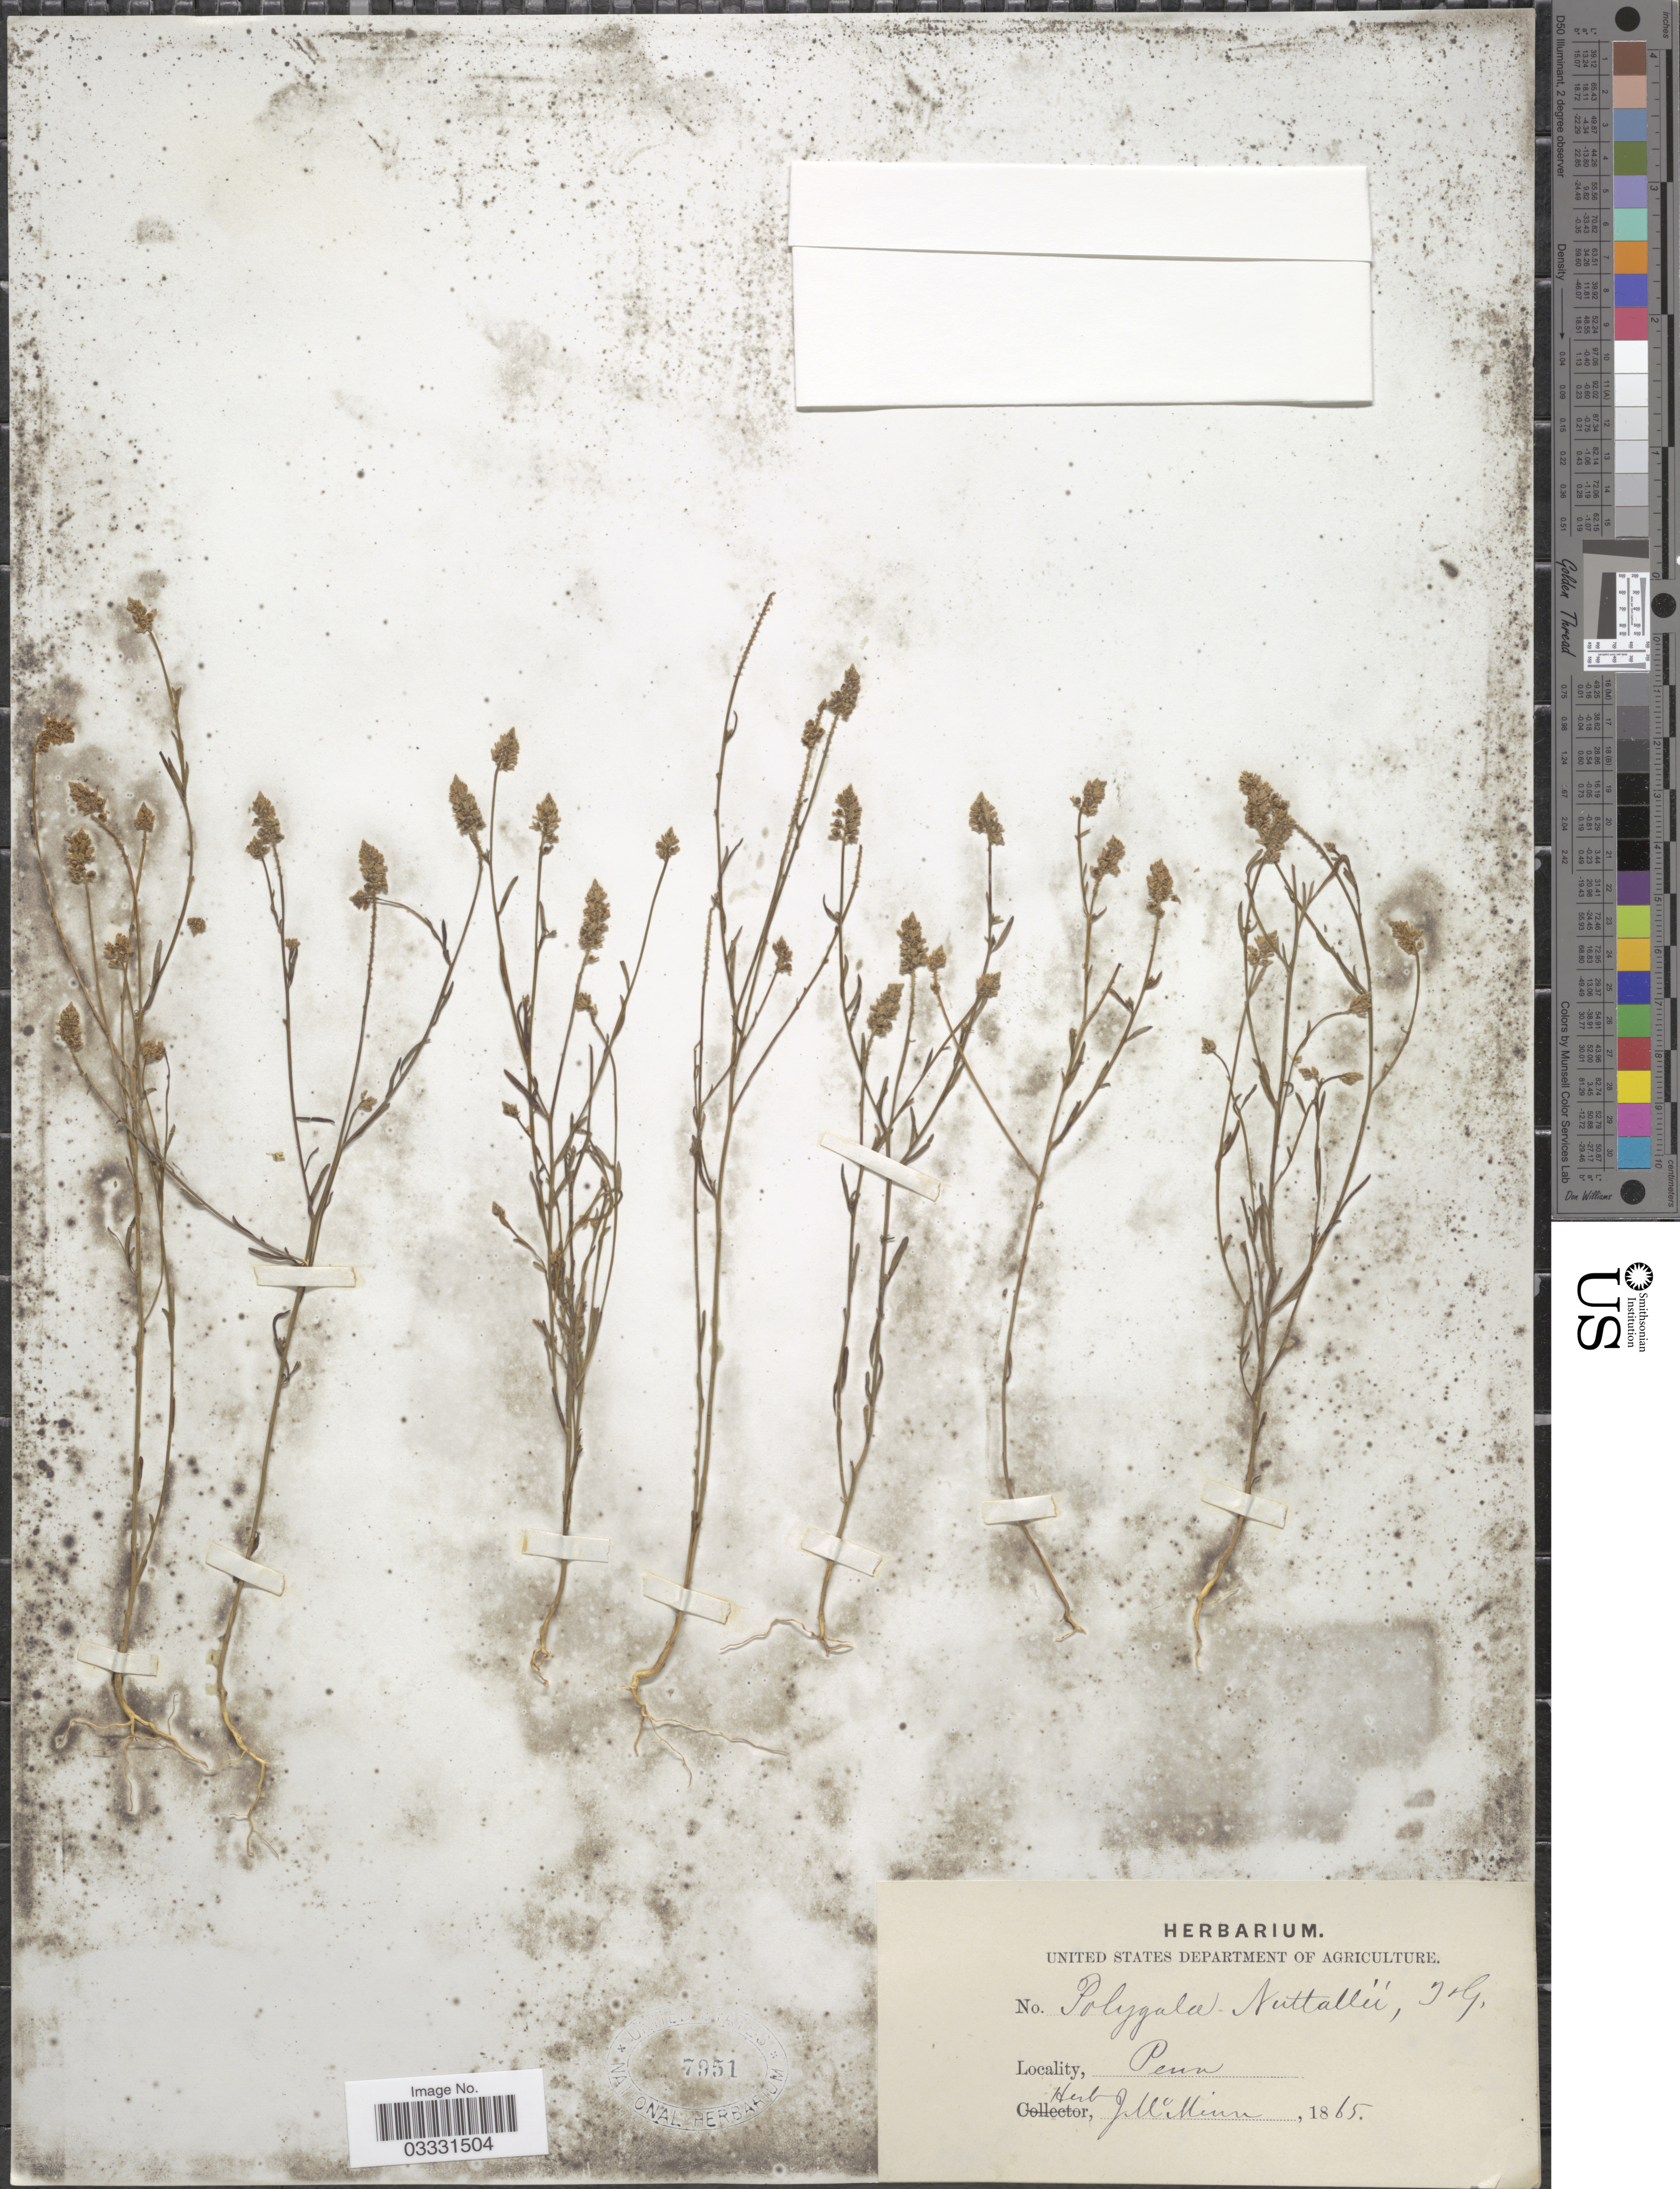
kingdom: Plantae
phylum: Tracheophyta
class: Magnoliopsida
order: Fabales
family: Polygalaceae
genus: Polygala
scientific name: Polygala nuttallii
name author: Torr. & A. Gray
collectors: Ex herb. J. McMinn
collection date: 1865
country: United States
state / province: Pennsylvania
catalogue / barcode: US 7951